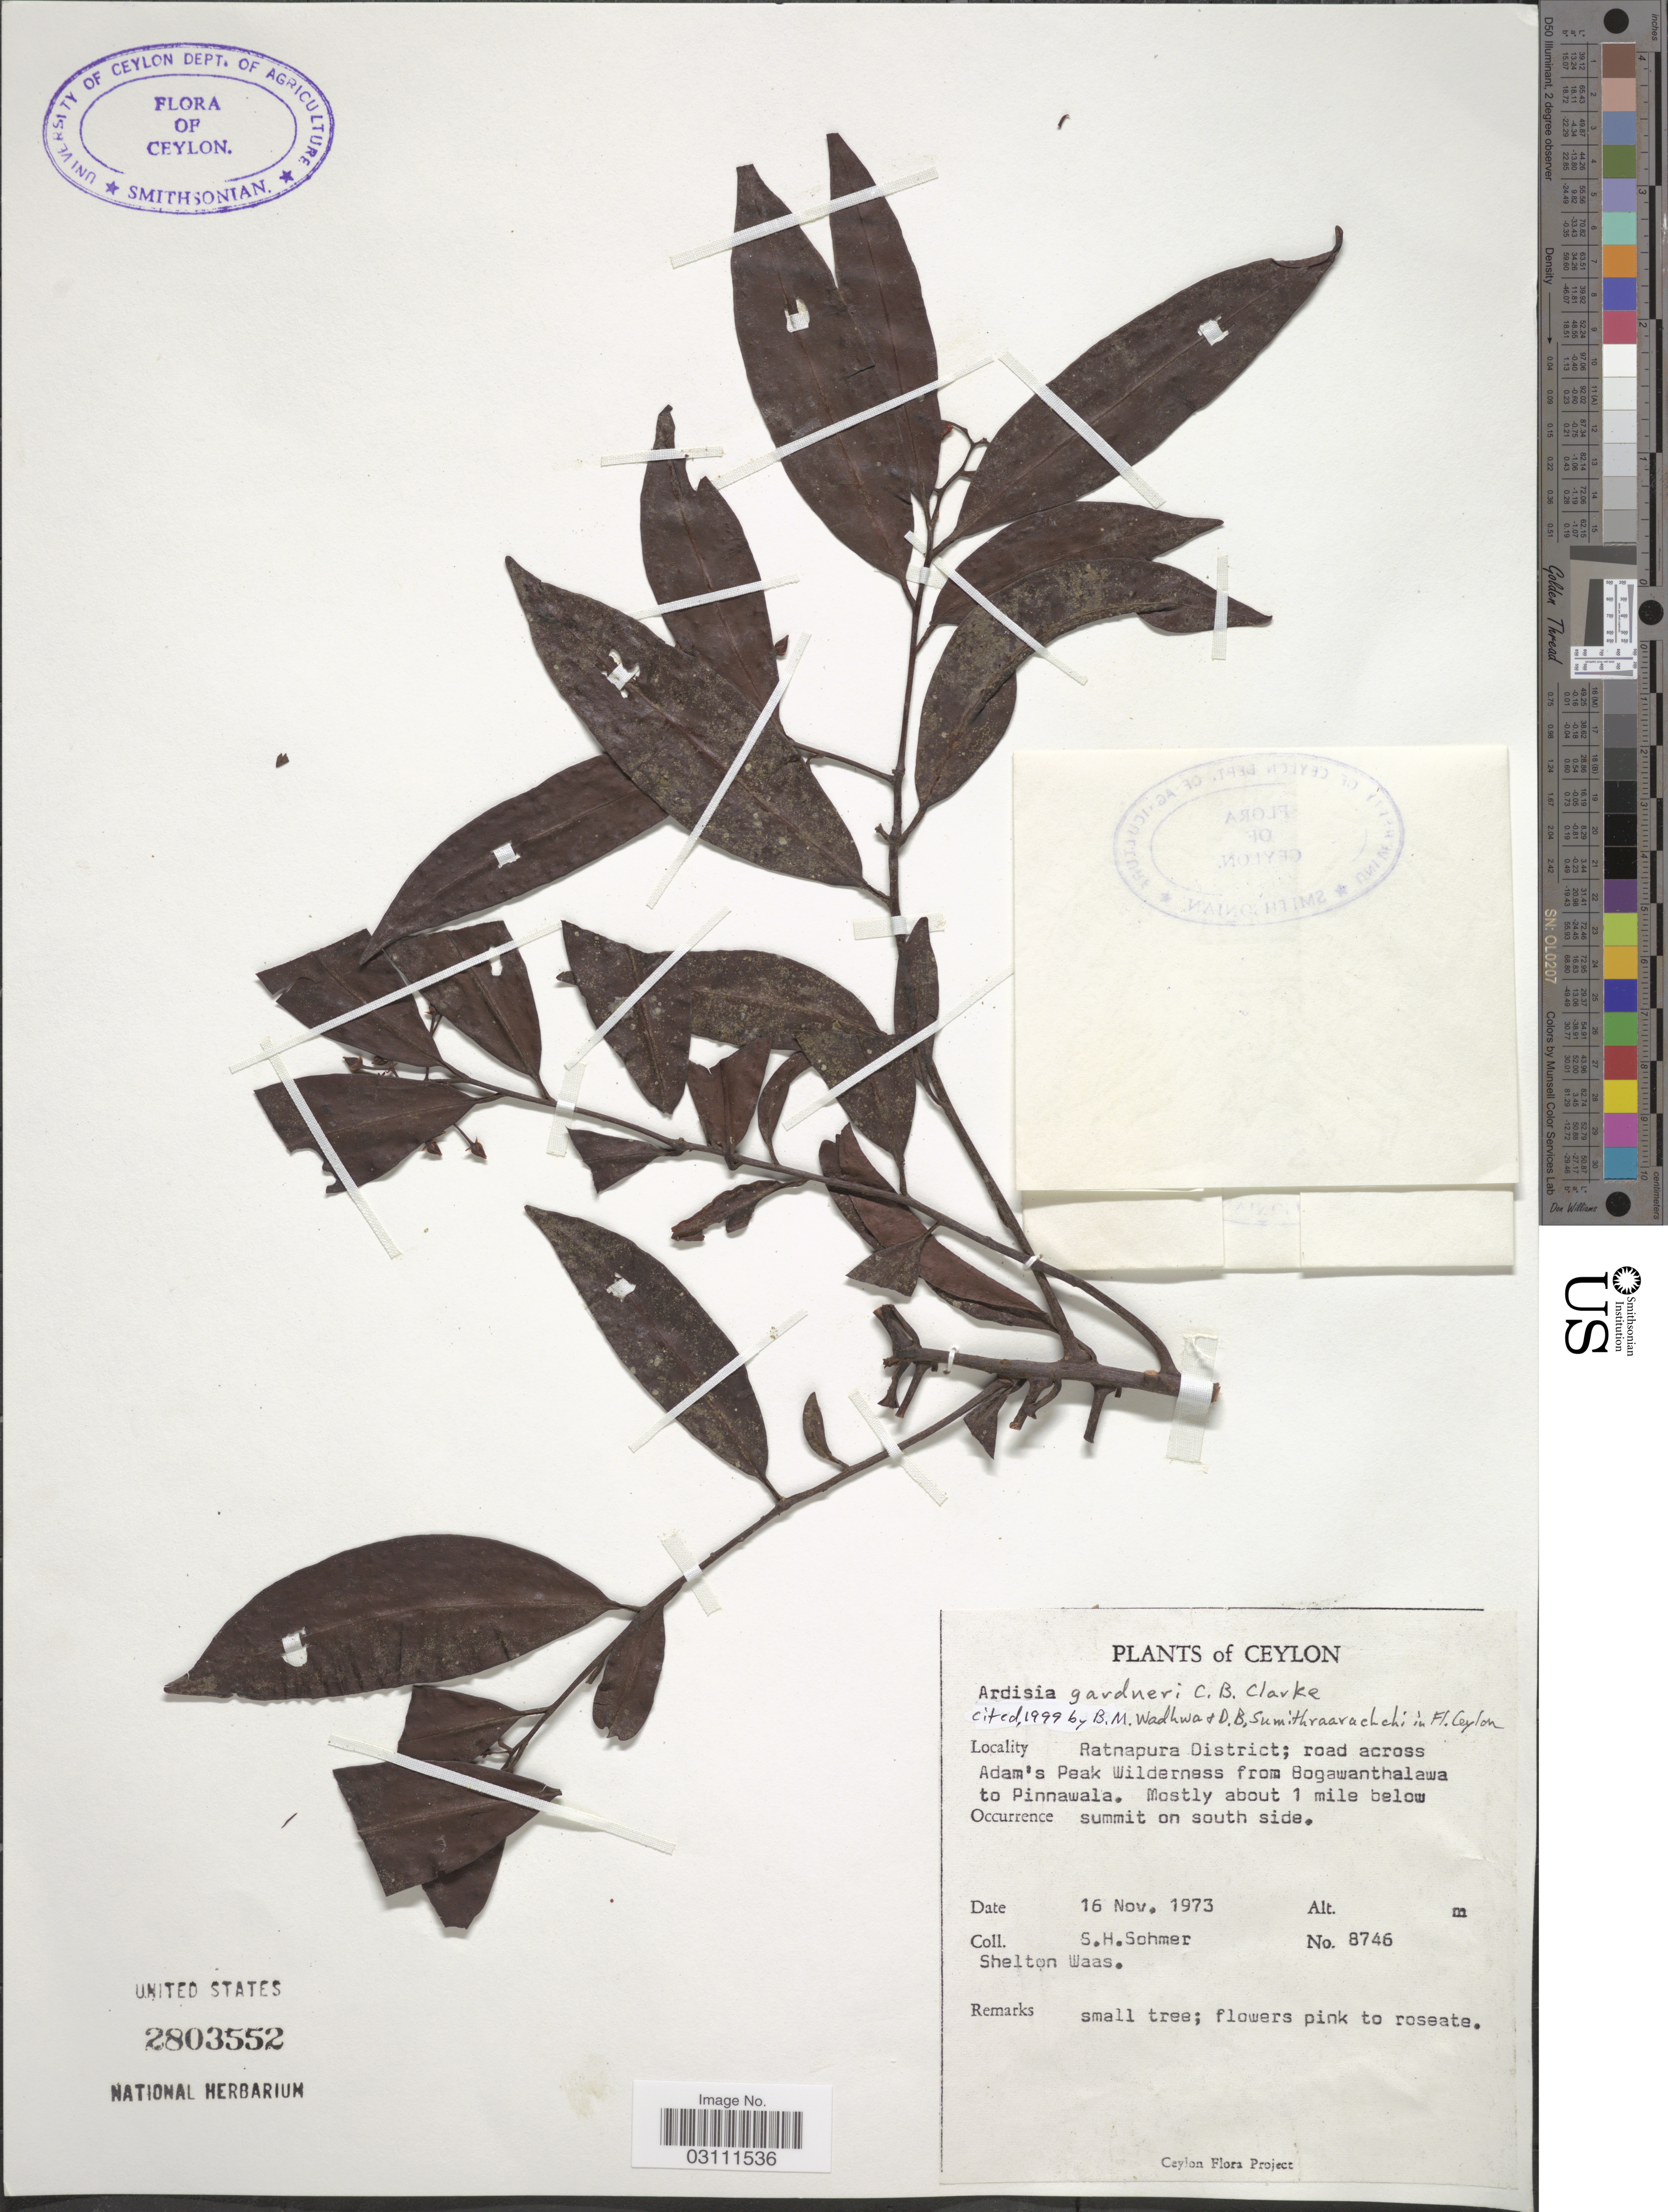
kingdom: Plantae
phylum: Tracheophyta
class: Magnoliopsida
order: Ericales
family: Primulaceae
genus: Ardisia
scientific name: Ardisia gardneri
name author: C.B. Clarke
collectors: S. H. Sohmer & S. Waas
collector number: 8746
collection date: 1973-11-16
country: Sri Lanka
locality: Ceylon, Ratnapura District; road across Adam's Peak Wilderness from Bogawanthalawa to Pinnawala, Mostly about 1 mile below summit on south side.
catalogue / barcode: US 2803552